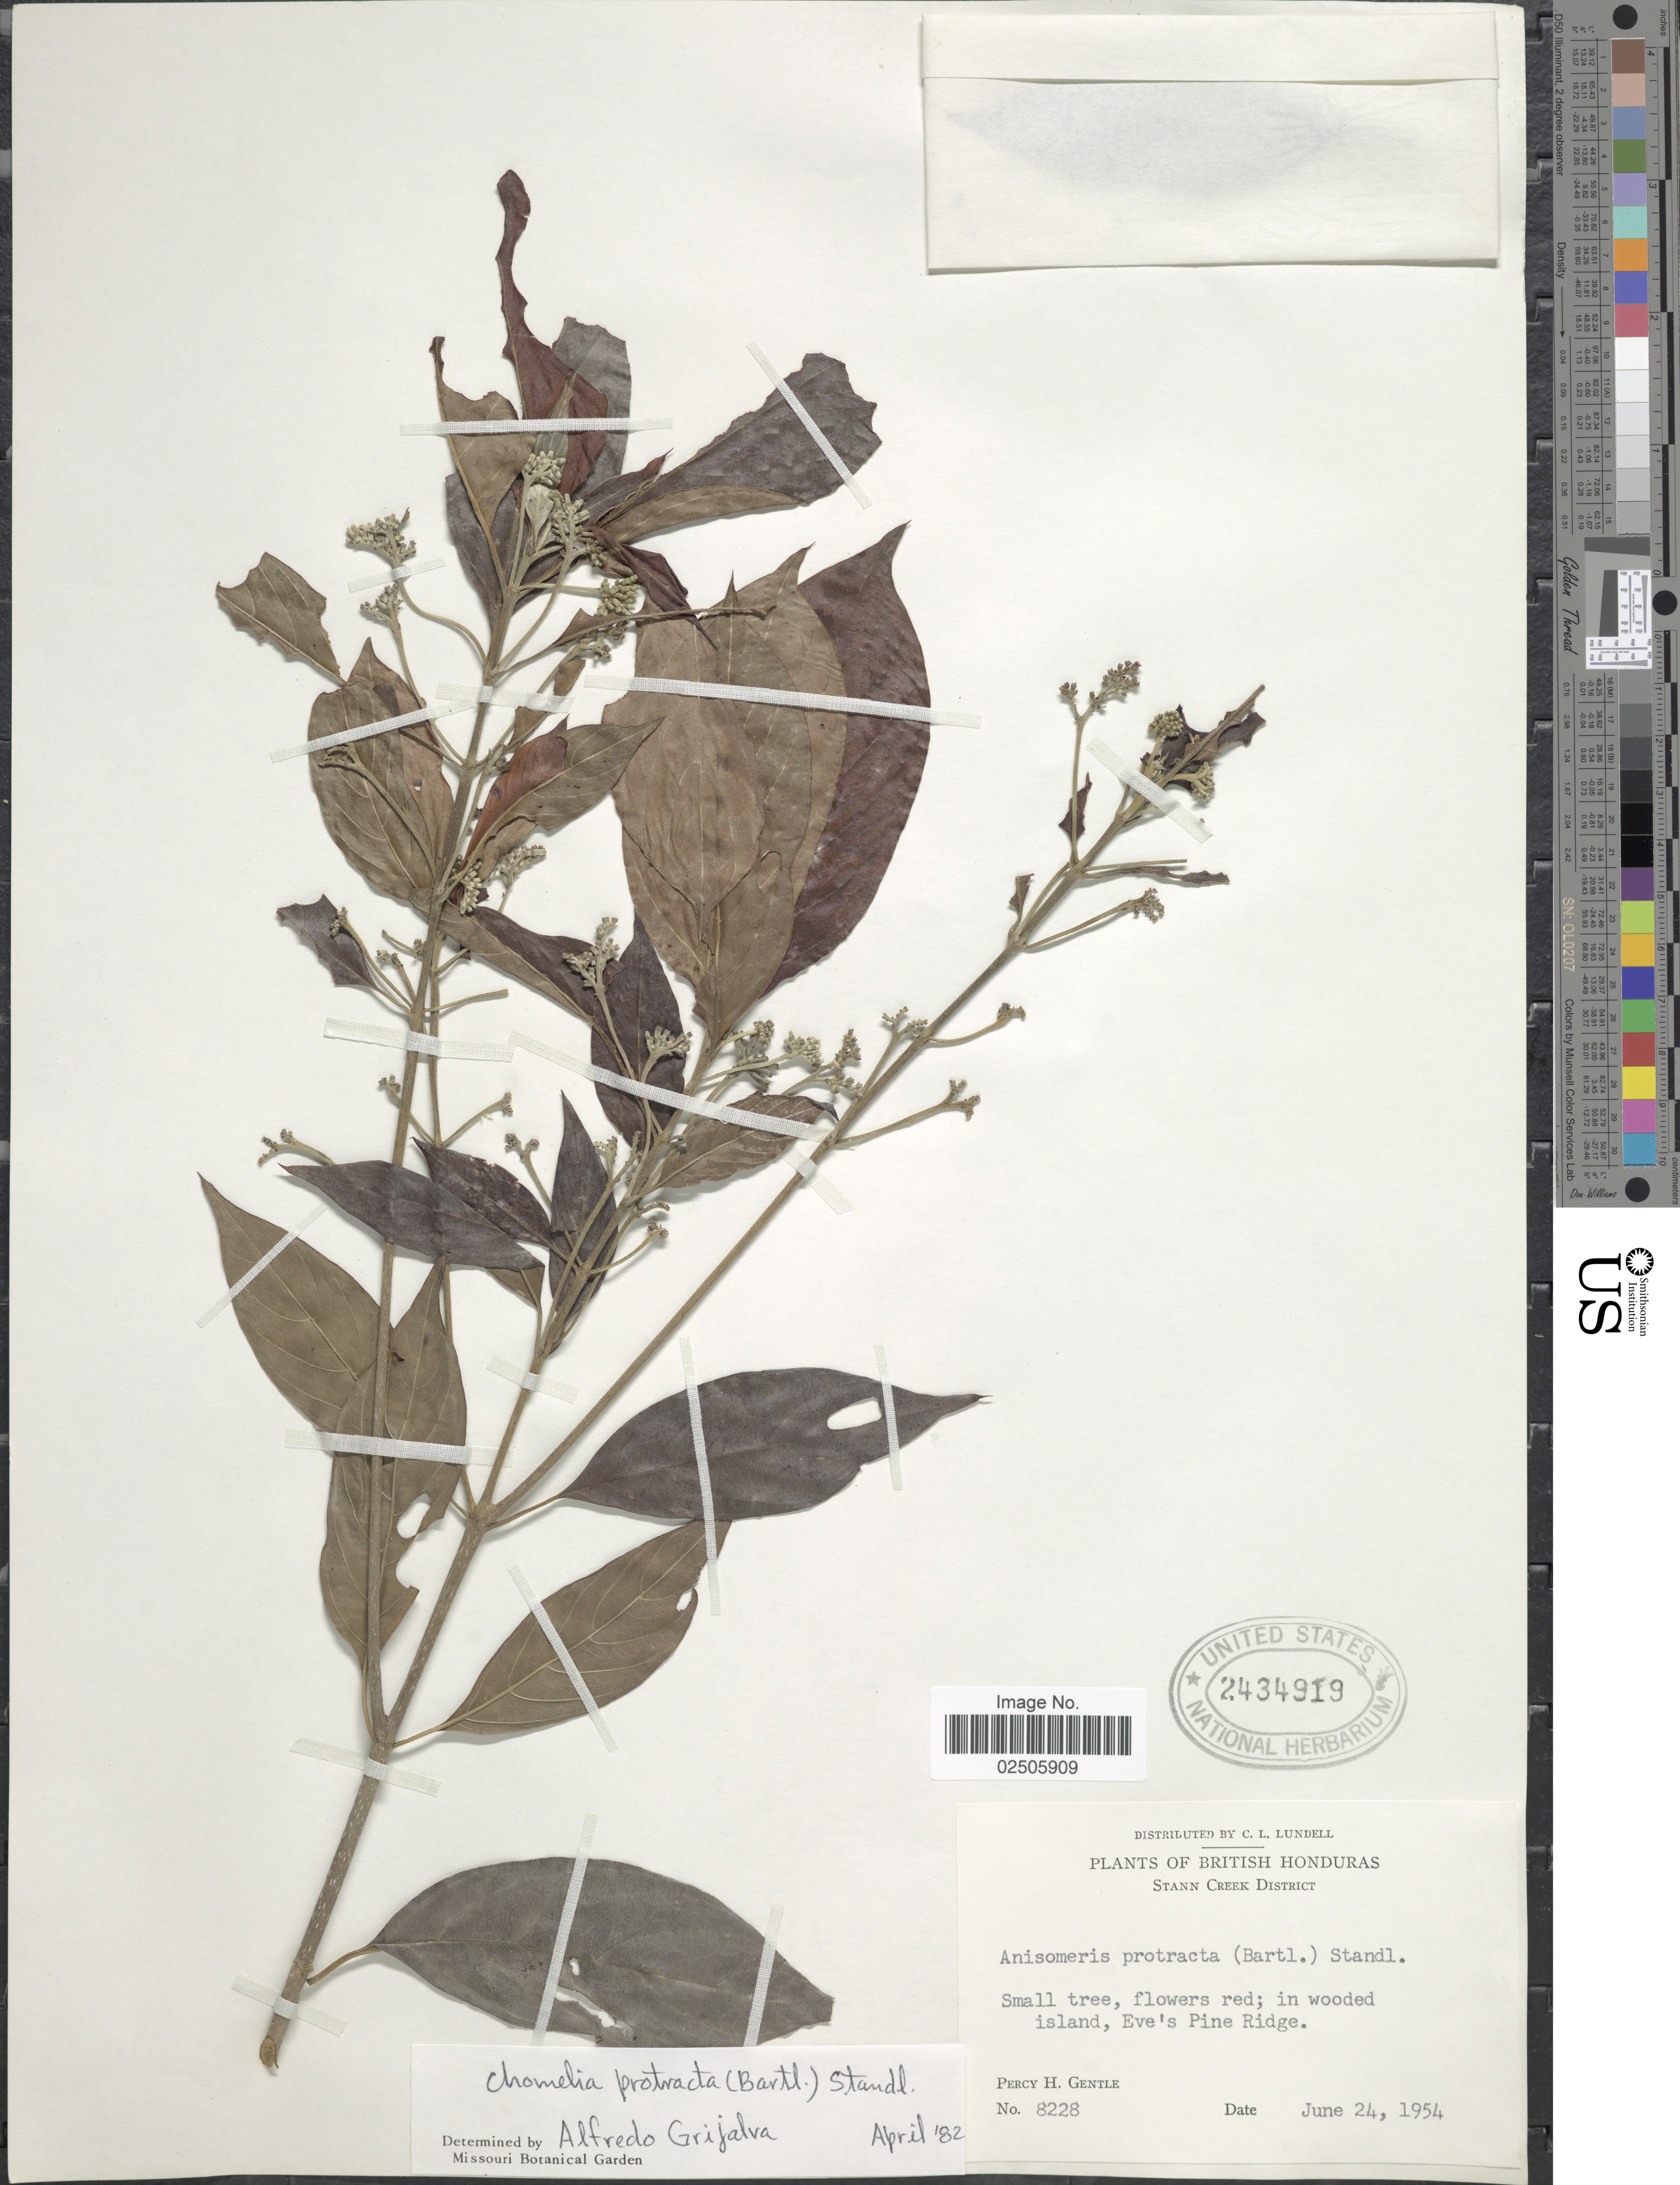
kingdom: Plantae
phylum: Tracheophyta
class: Magnoliopsida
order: Gentianales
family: Rubiaceae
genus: Chomelia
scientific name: Chomelia protracta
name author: (Bartl. ex DC.) Standl.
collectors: P. H. Gentle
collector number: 8228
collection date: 1954-06-24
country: Belize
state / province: Stann Creek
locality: British Honduras, in wooded Island, Eve's Pine Ridge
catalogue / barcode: US 2434919